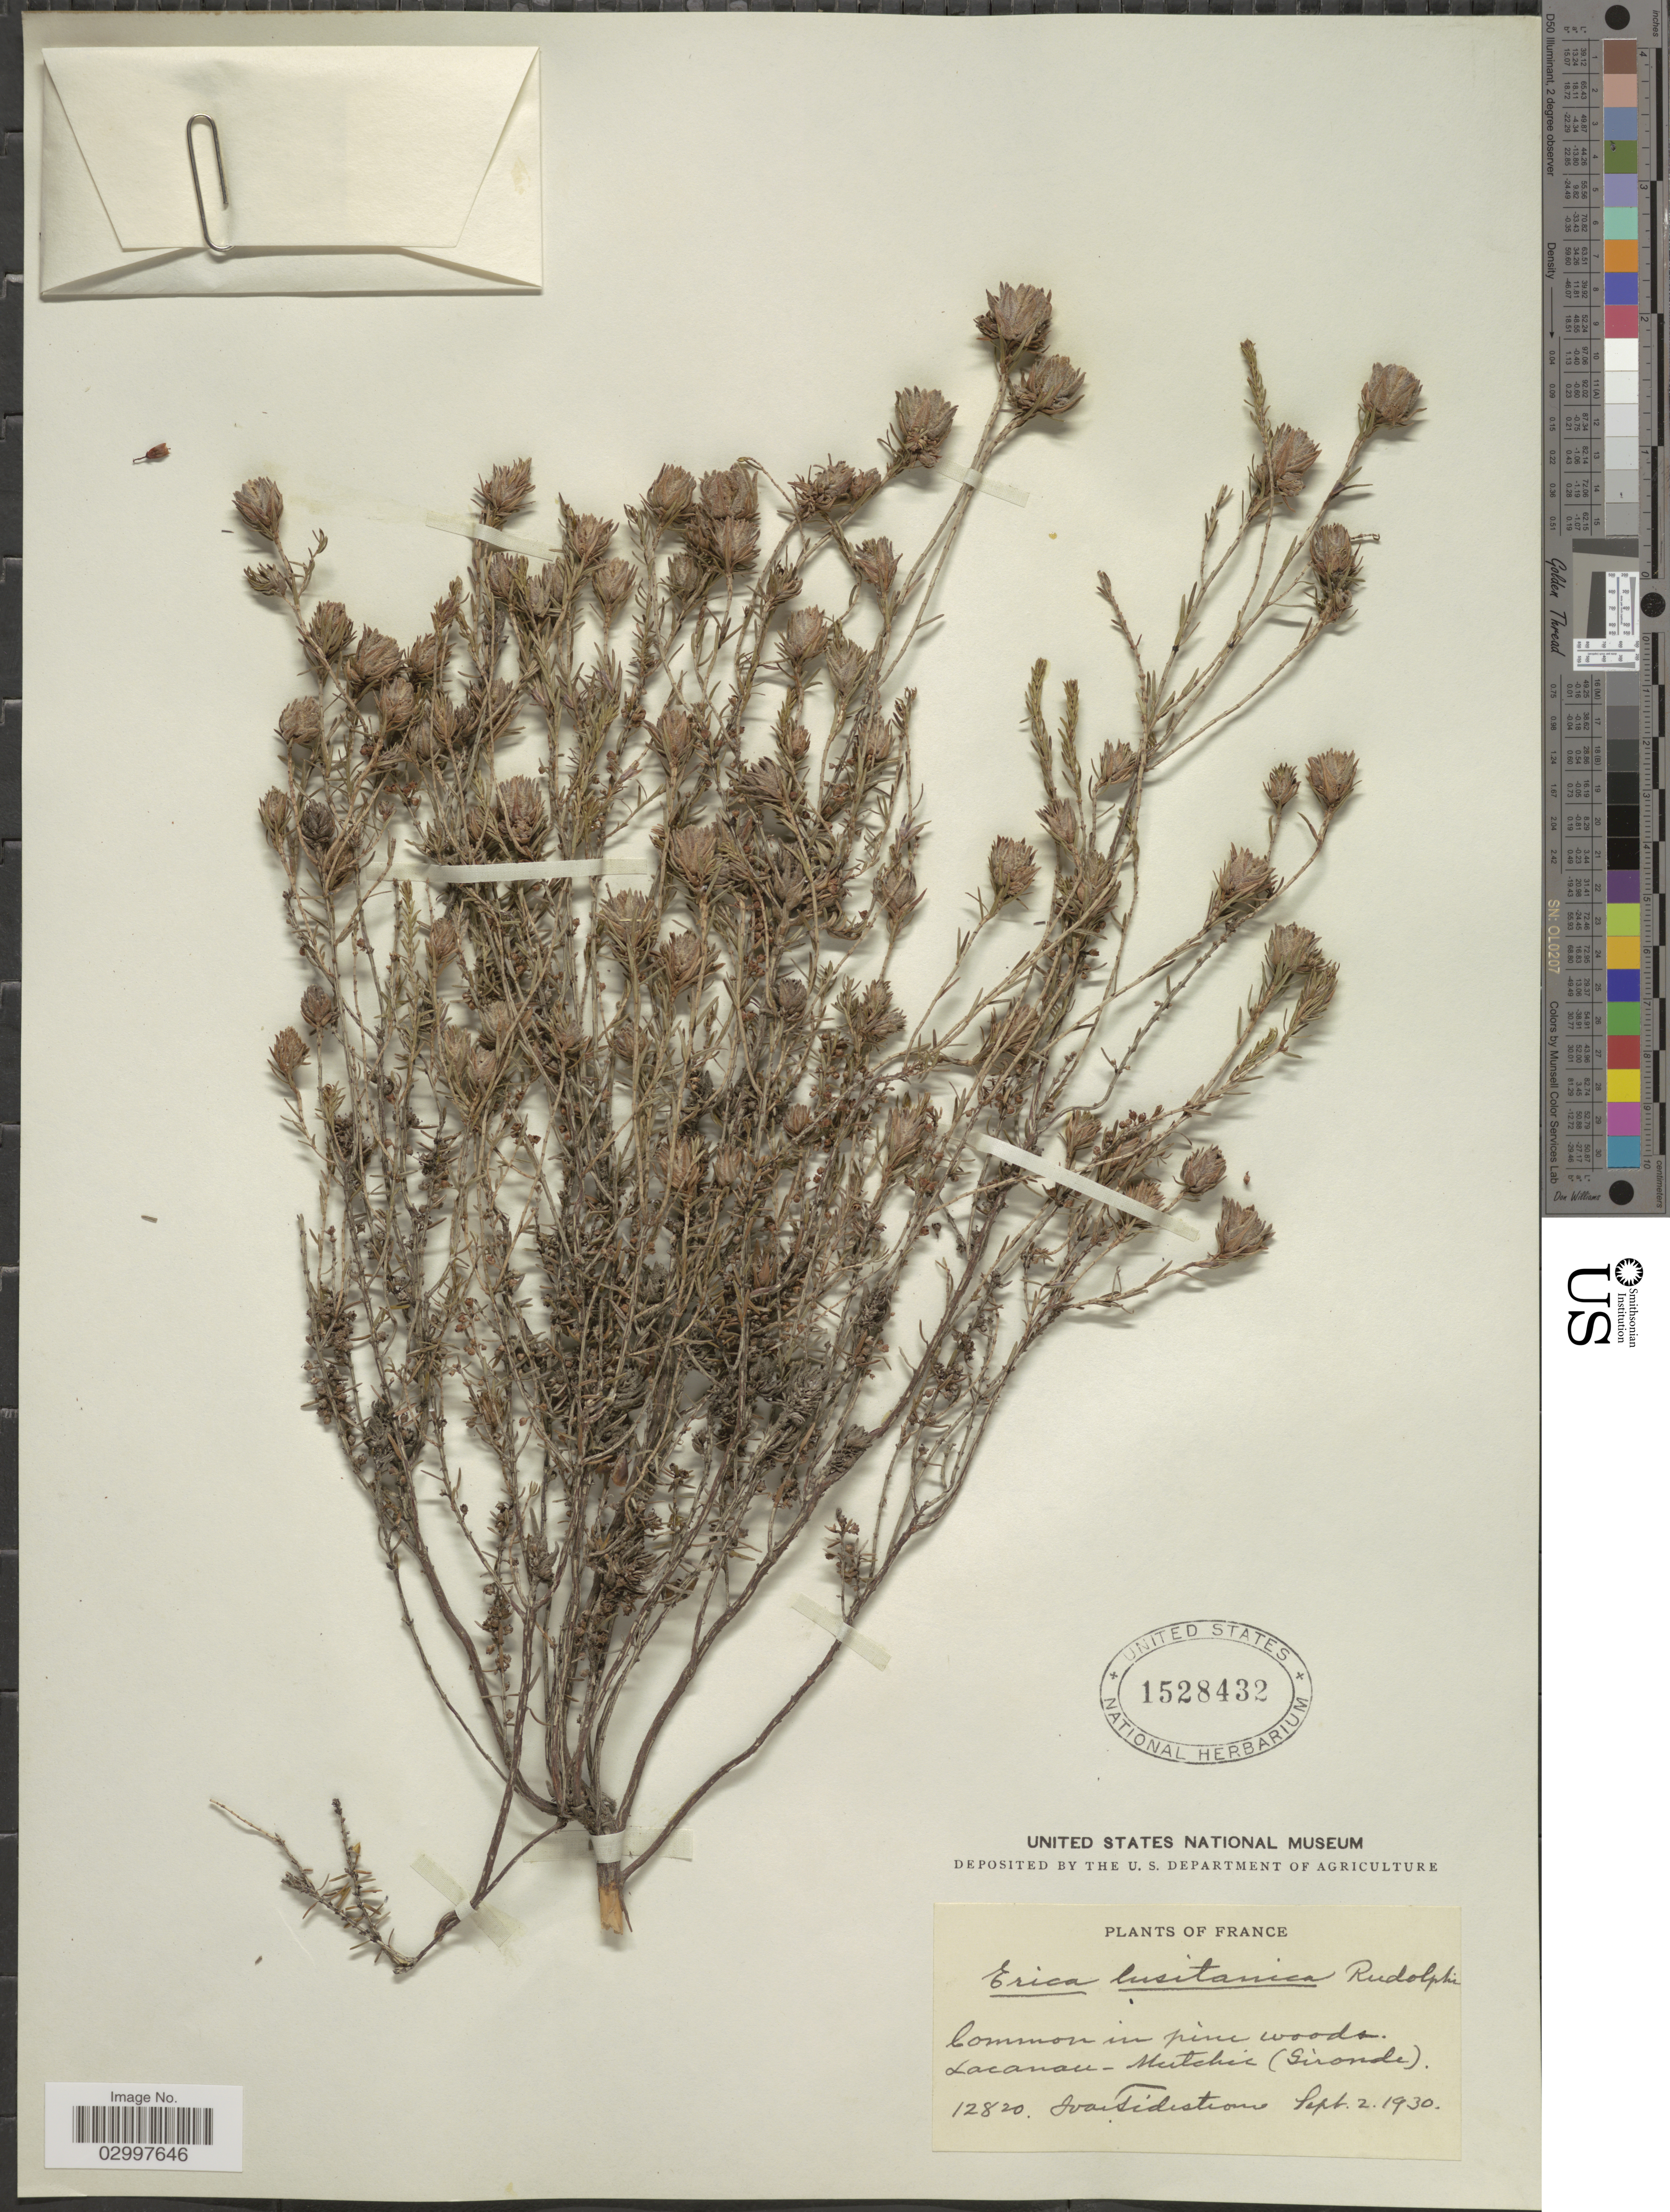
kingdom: Plantae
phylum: Tracheophyta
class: Magnoliopsida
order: Ericales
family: Ericaceae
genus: Erica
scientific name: Erica lusitanica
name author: Rudolphi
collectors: I. F. Tidestrom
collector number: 12820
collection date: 1930-09-02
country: France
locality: Lacanau-Mutchic (Gironde).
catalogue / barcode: US 1528432